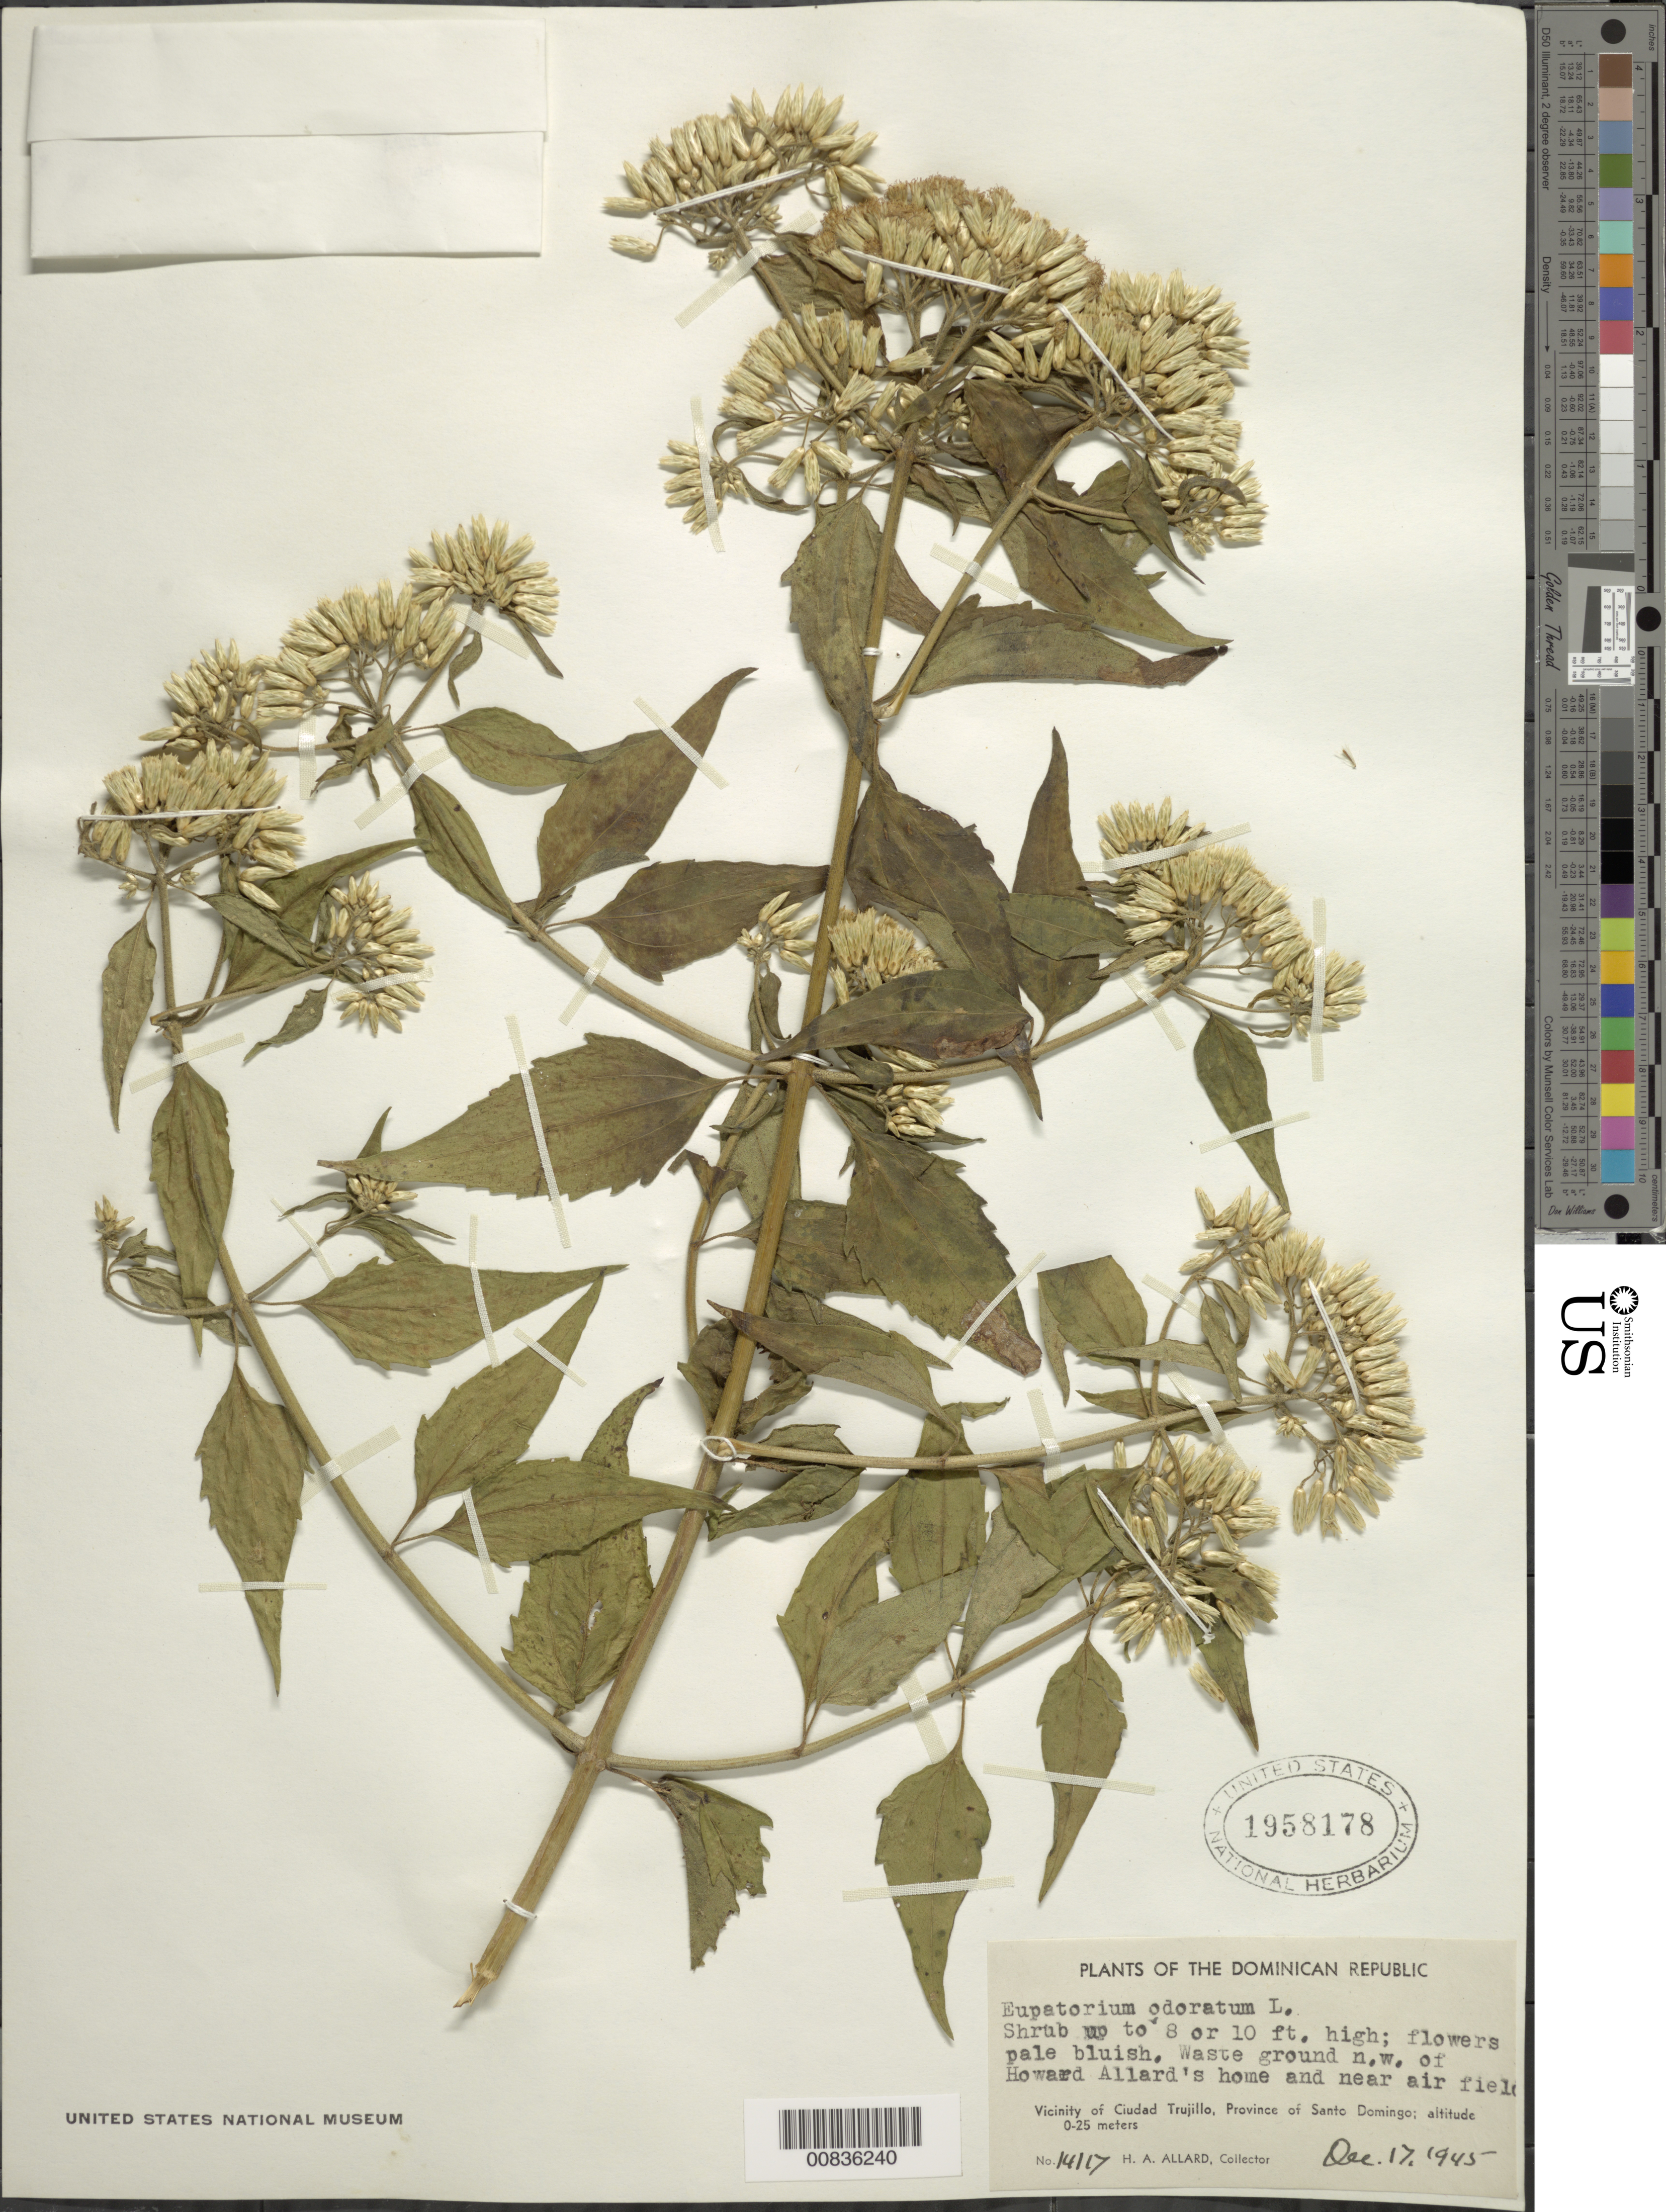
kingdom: Plantae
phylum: Tracheophyta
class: Magnoliopsida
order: Asterales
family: Asteraceae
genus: Chromolaena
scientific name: Chromolaena odorata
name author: (L.) R.M. King & H. Rob.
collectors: H. A. Allard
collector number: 14117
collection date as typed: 17 Dec 1945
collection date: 1945-12-17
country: Dominican Republic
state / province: Distrito Nacional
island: Hispaniola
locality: Vicinity of Santo Domingo City, NW of Howard Allard's home, and near air field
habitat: Waste ground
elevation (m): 0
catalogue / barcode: US 1958178